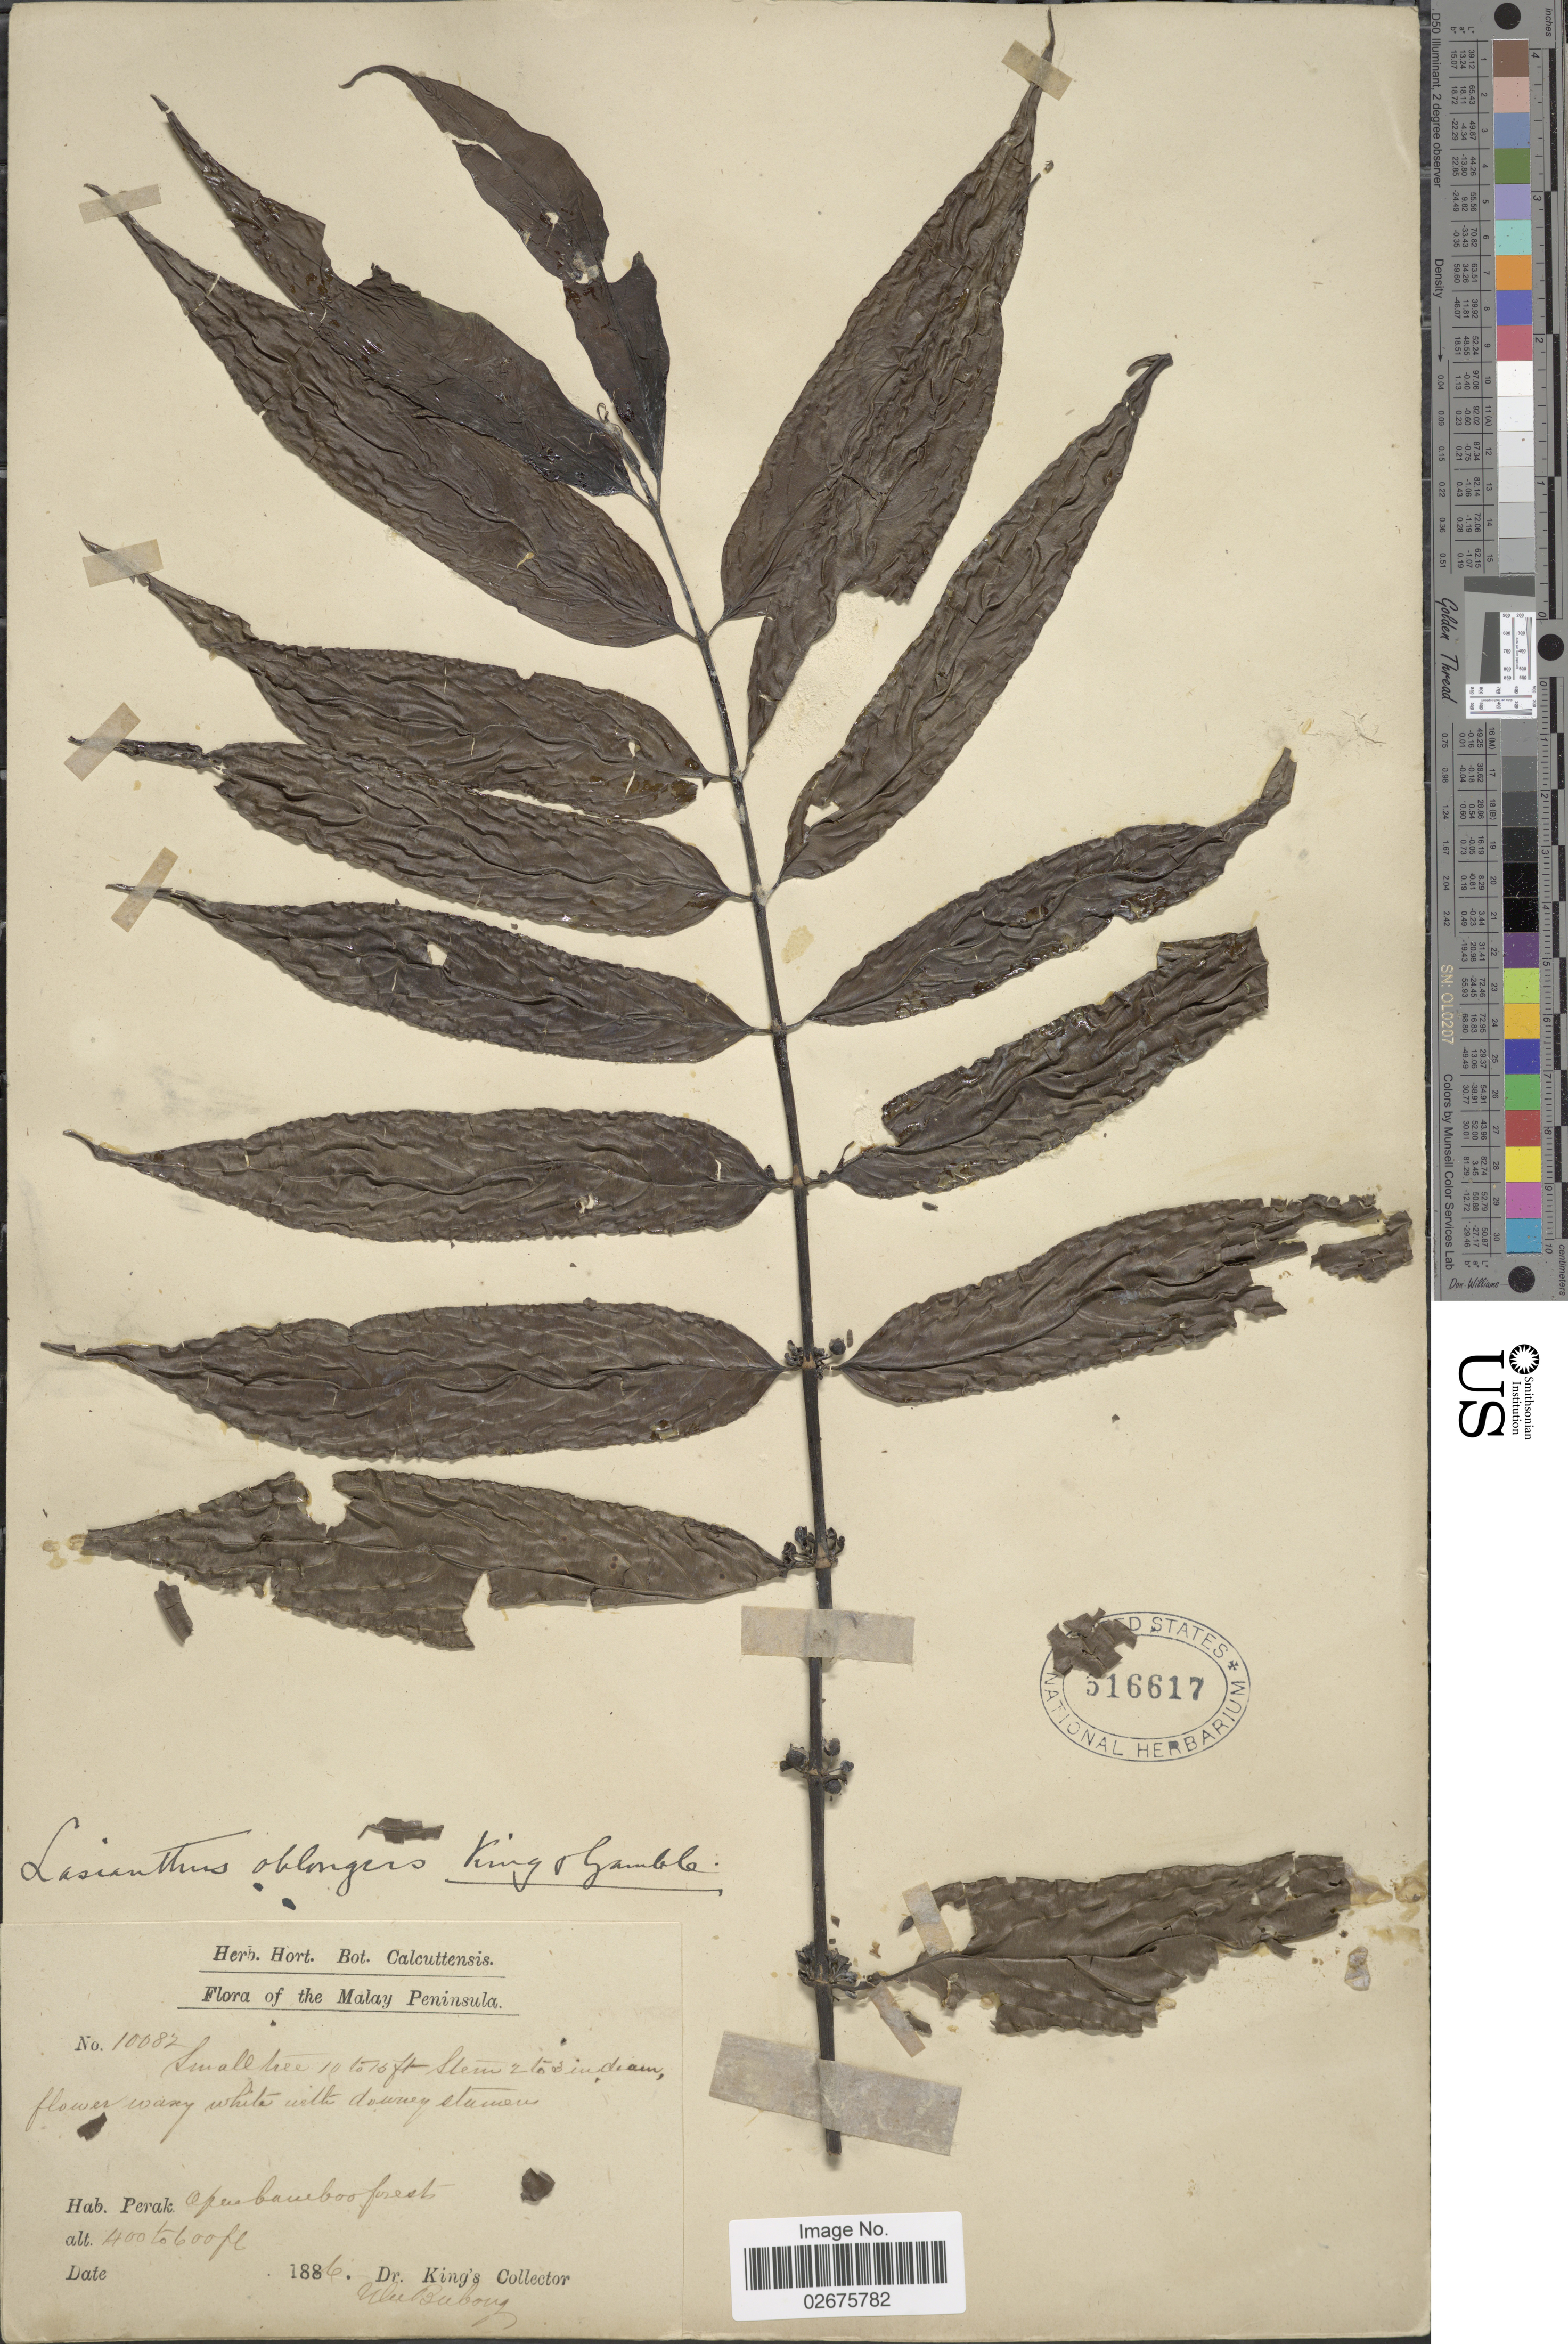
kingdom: Plantae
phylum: Tracheophyta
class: Magnoliopsida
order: Gentianales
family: Rubiaceae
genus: Lasianthus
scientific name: Lasianthus oblongus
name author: King & Gamble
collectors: Dr. King's collector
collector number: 10082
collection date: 1886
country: Malaysia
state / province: Perak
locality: The Malay Peninsula, Perak, open bamboo forest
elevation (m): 122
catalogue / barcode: US 516617